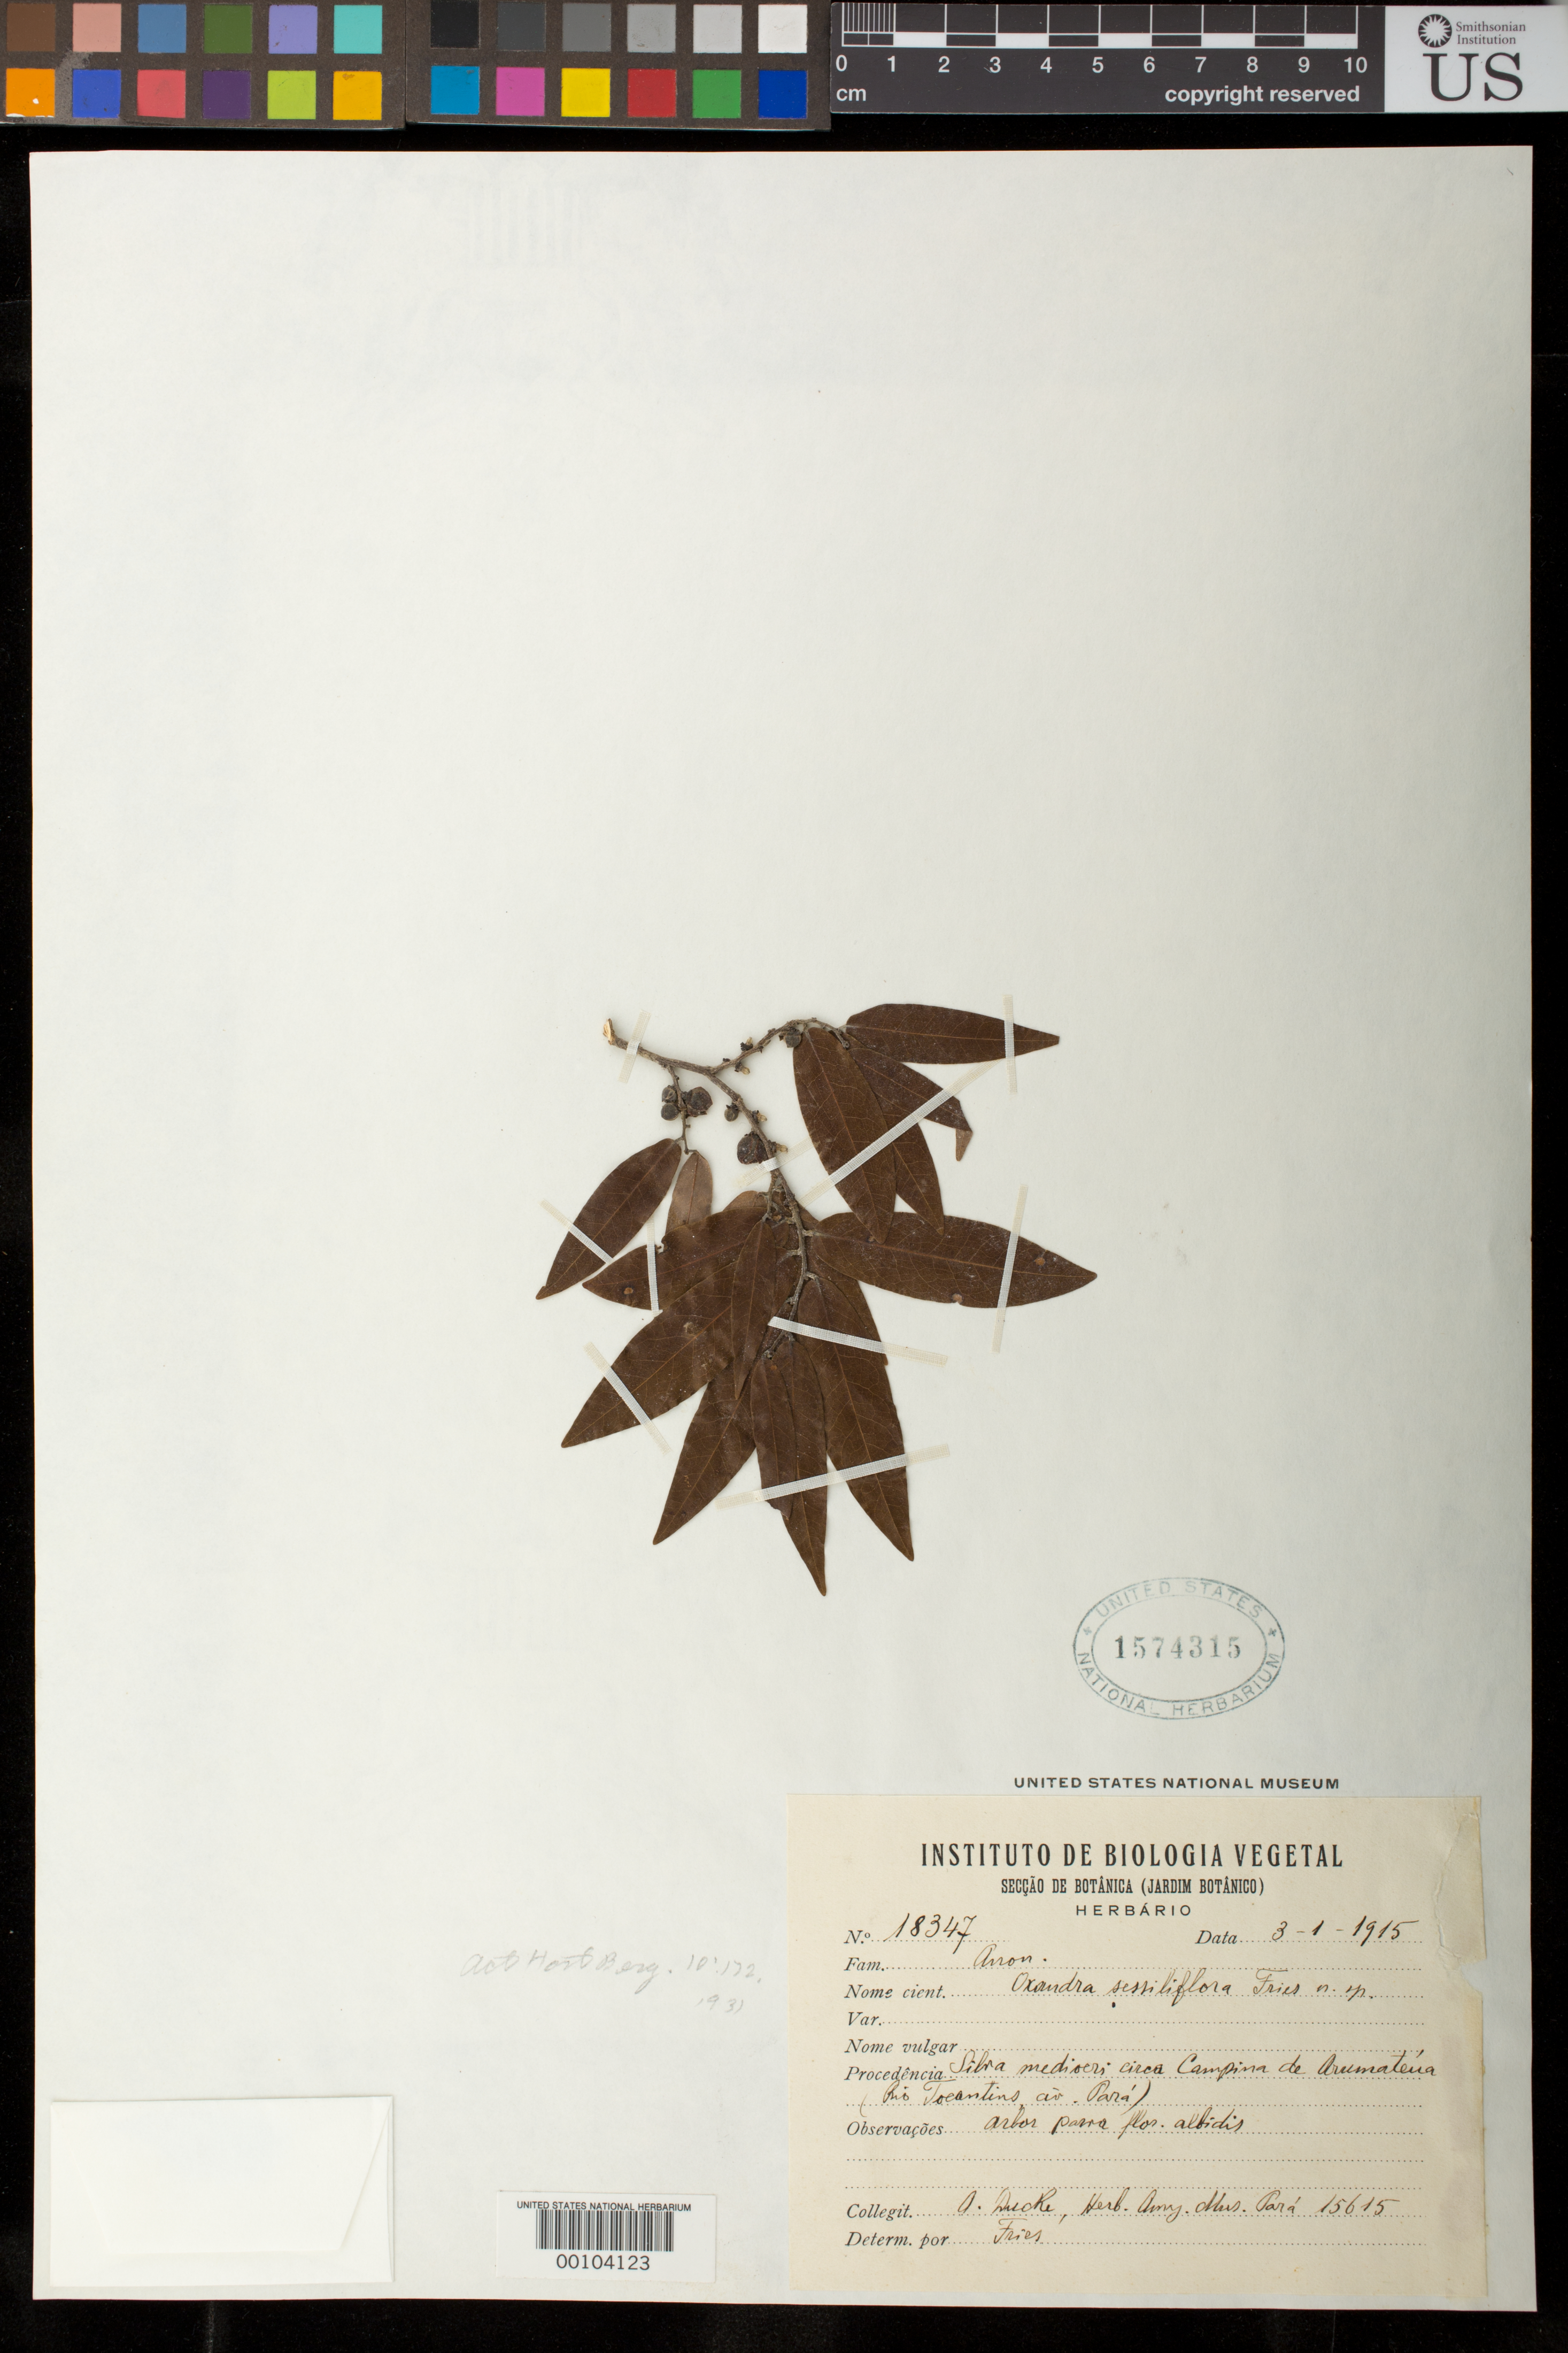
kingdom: Plantae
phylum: Tracheophyta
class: Magnoliopsida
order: Magnoliales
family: Annonaceae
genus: Oxandra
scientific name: Oxandra sessiliflora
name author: R.E. Fr.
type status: Isotype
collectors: A. Ducke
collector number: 18347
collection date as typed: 3-1-1915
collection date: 1915-01-03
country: Brazil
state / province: Pará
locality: Circa Campina de Arumatena, Rio Tocantins.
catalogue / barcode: US 1574315